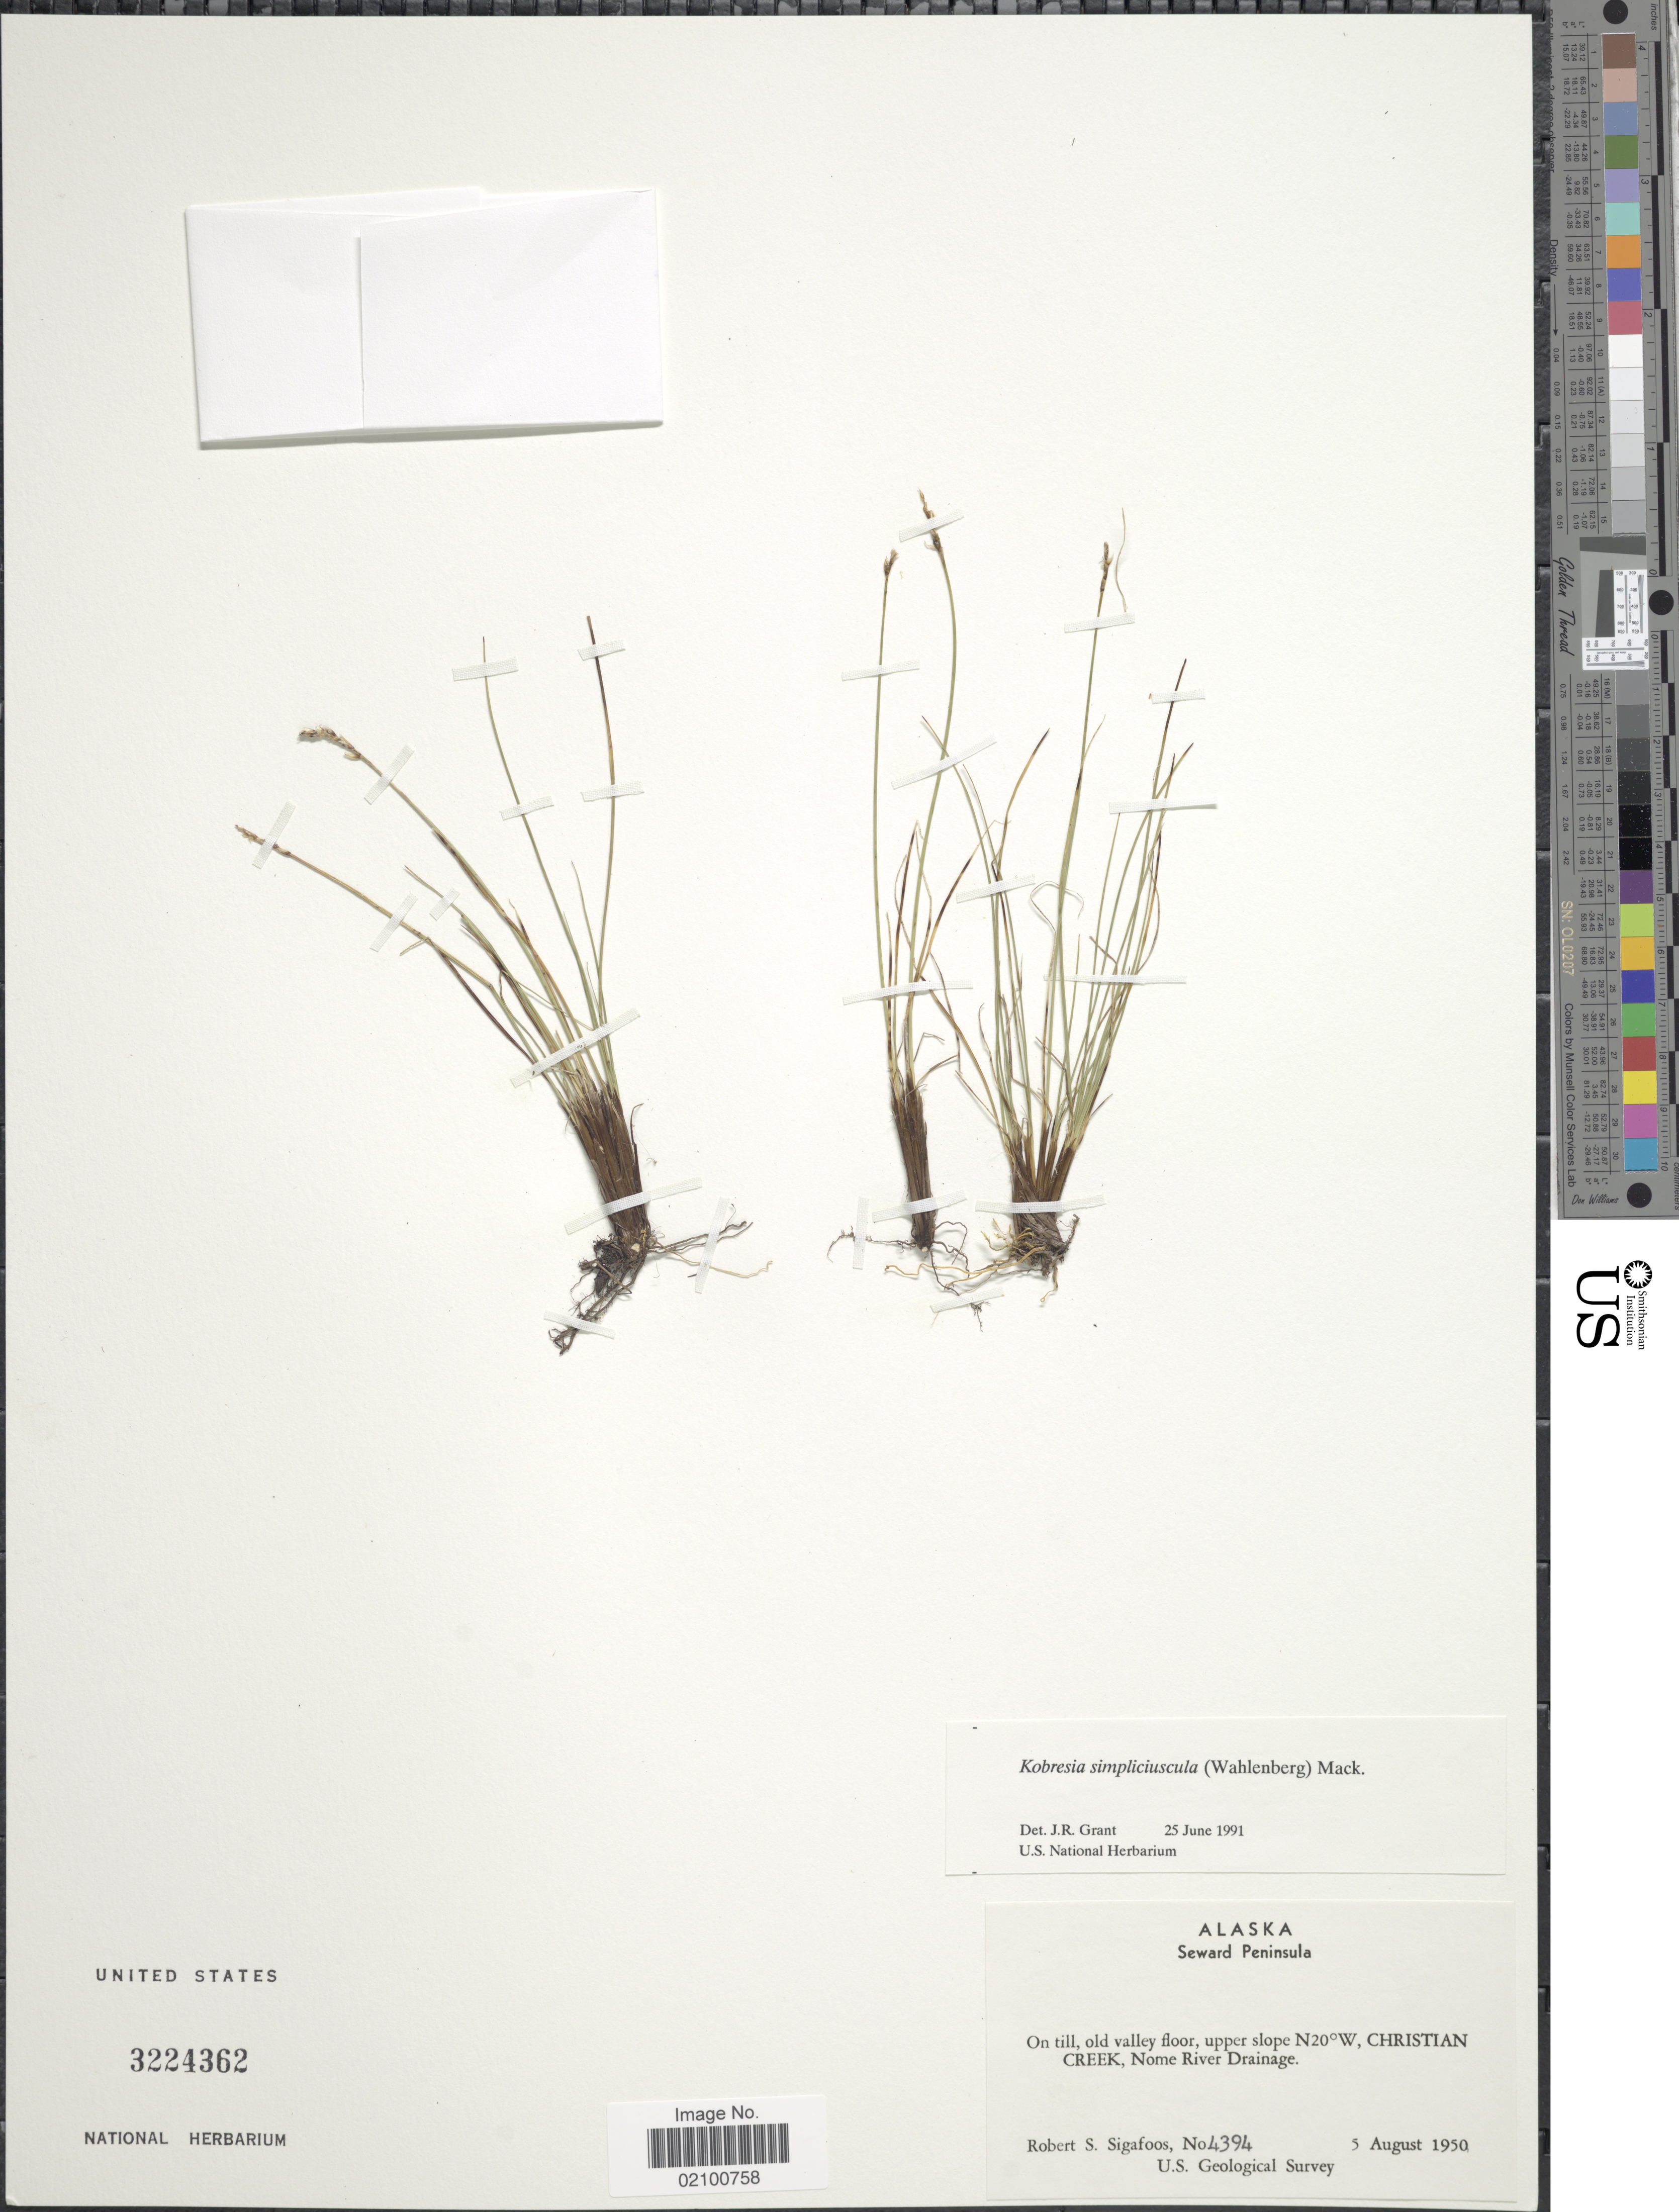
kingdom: Plantae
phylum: Tracheophyta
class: Liliopsida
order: Poales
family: Cyperaceae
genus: Carex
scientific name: Carex simpliciuscula subsp. simpliciuscula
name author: Wahlenb.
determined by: Strong, M. T., (US), Smithsonian Institution - National Museum of Natural History (UNITED STATES)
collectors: R. Sigafoos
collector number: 4394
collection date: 1950-08-05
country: United States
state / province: Alaska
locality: Seward Peninsula, upper slope N20°W, Christian Creek, Nome River Drainage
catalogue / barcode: US 3224362